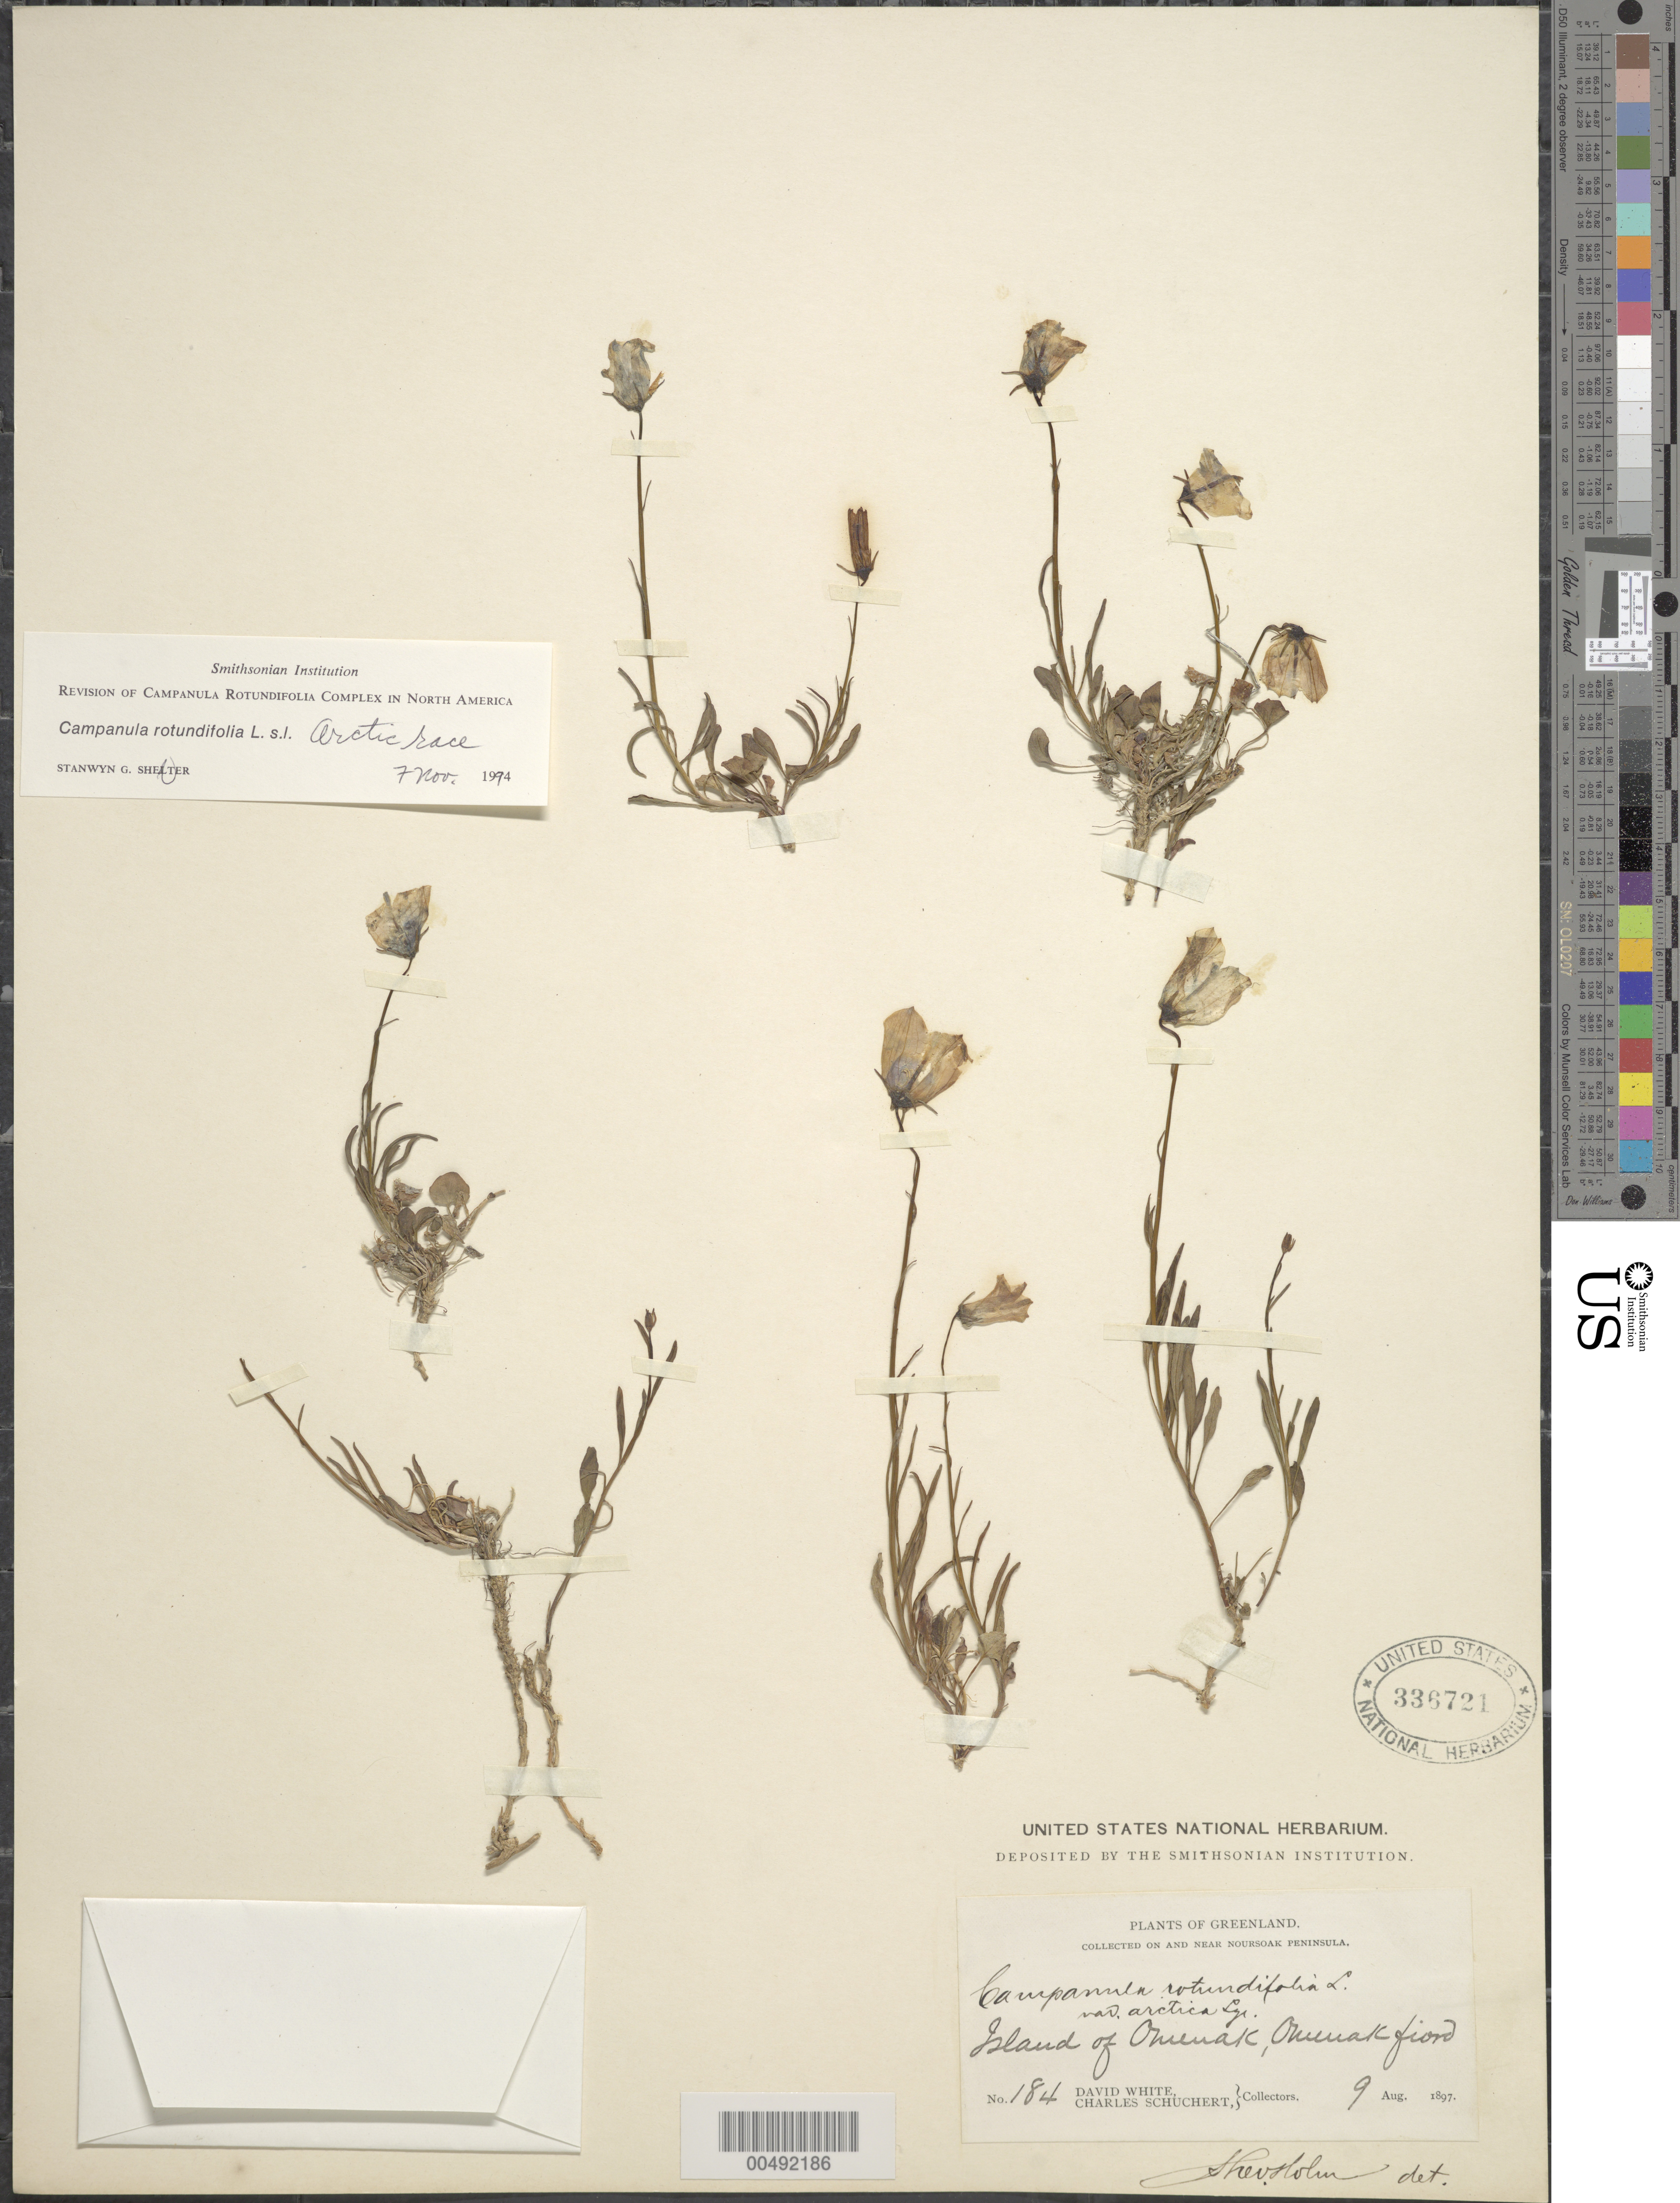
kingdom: Plantae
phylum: Tracheophyta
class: Magnoliopsida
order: Asterales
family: Campanulaceae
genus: Campanula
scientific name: Campanula rotundifolia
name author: L.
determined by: Holm, T.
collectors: D. White & C. Schuchert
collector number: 184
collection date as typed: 09 Aug 1897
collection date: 1897-08-09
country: Greenland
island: Omenak Island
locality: Noursoak Peninsula, Island of Omenak, Omenak fiord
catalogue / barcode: US 336721